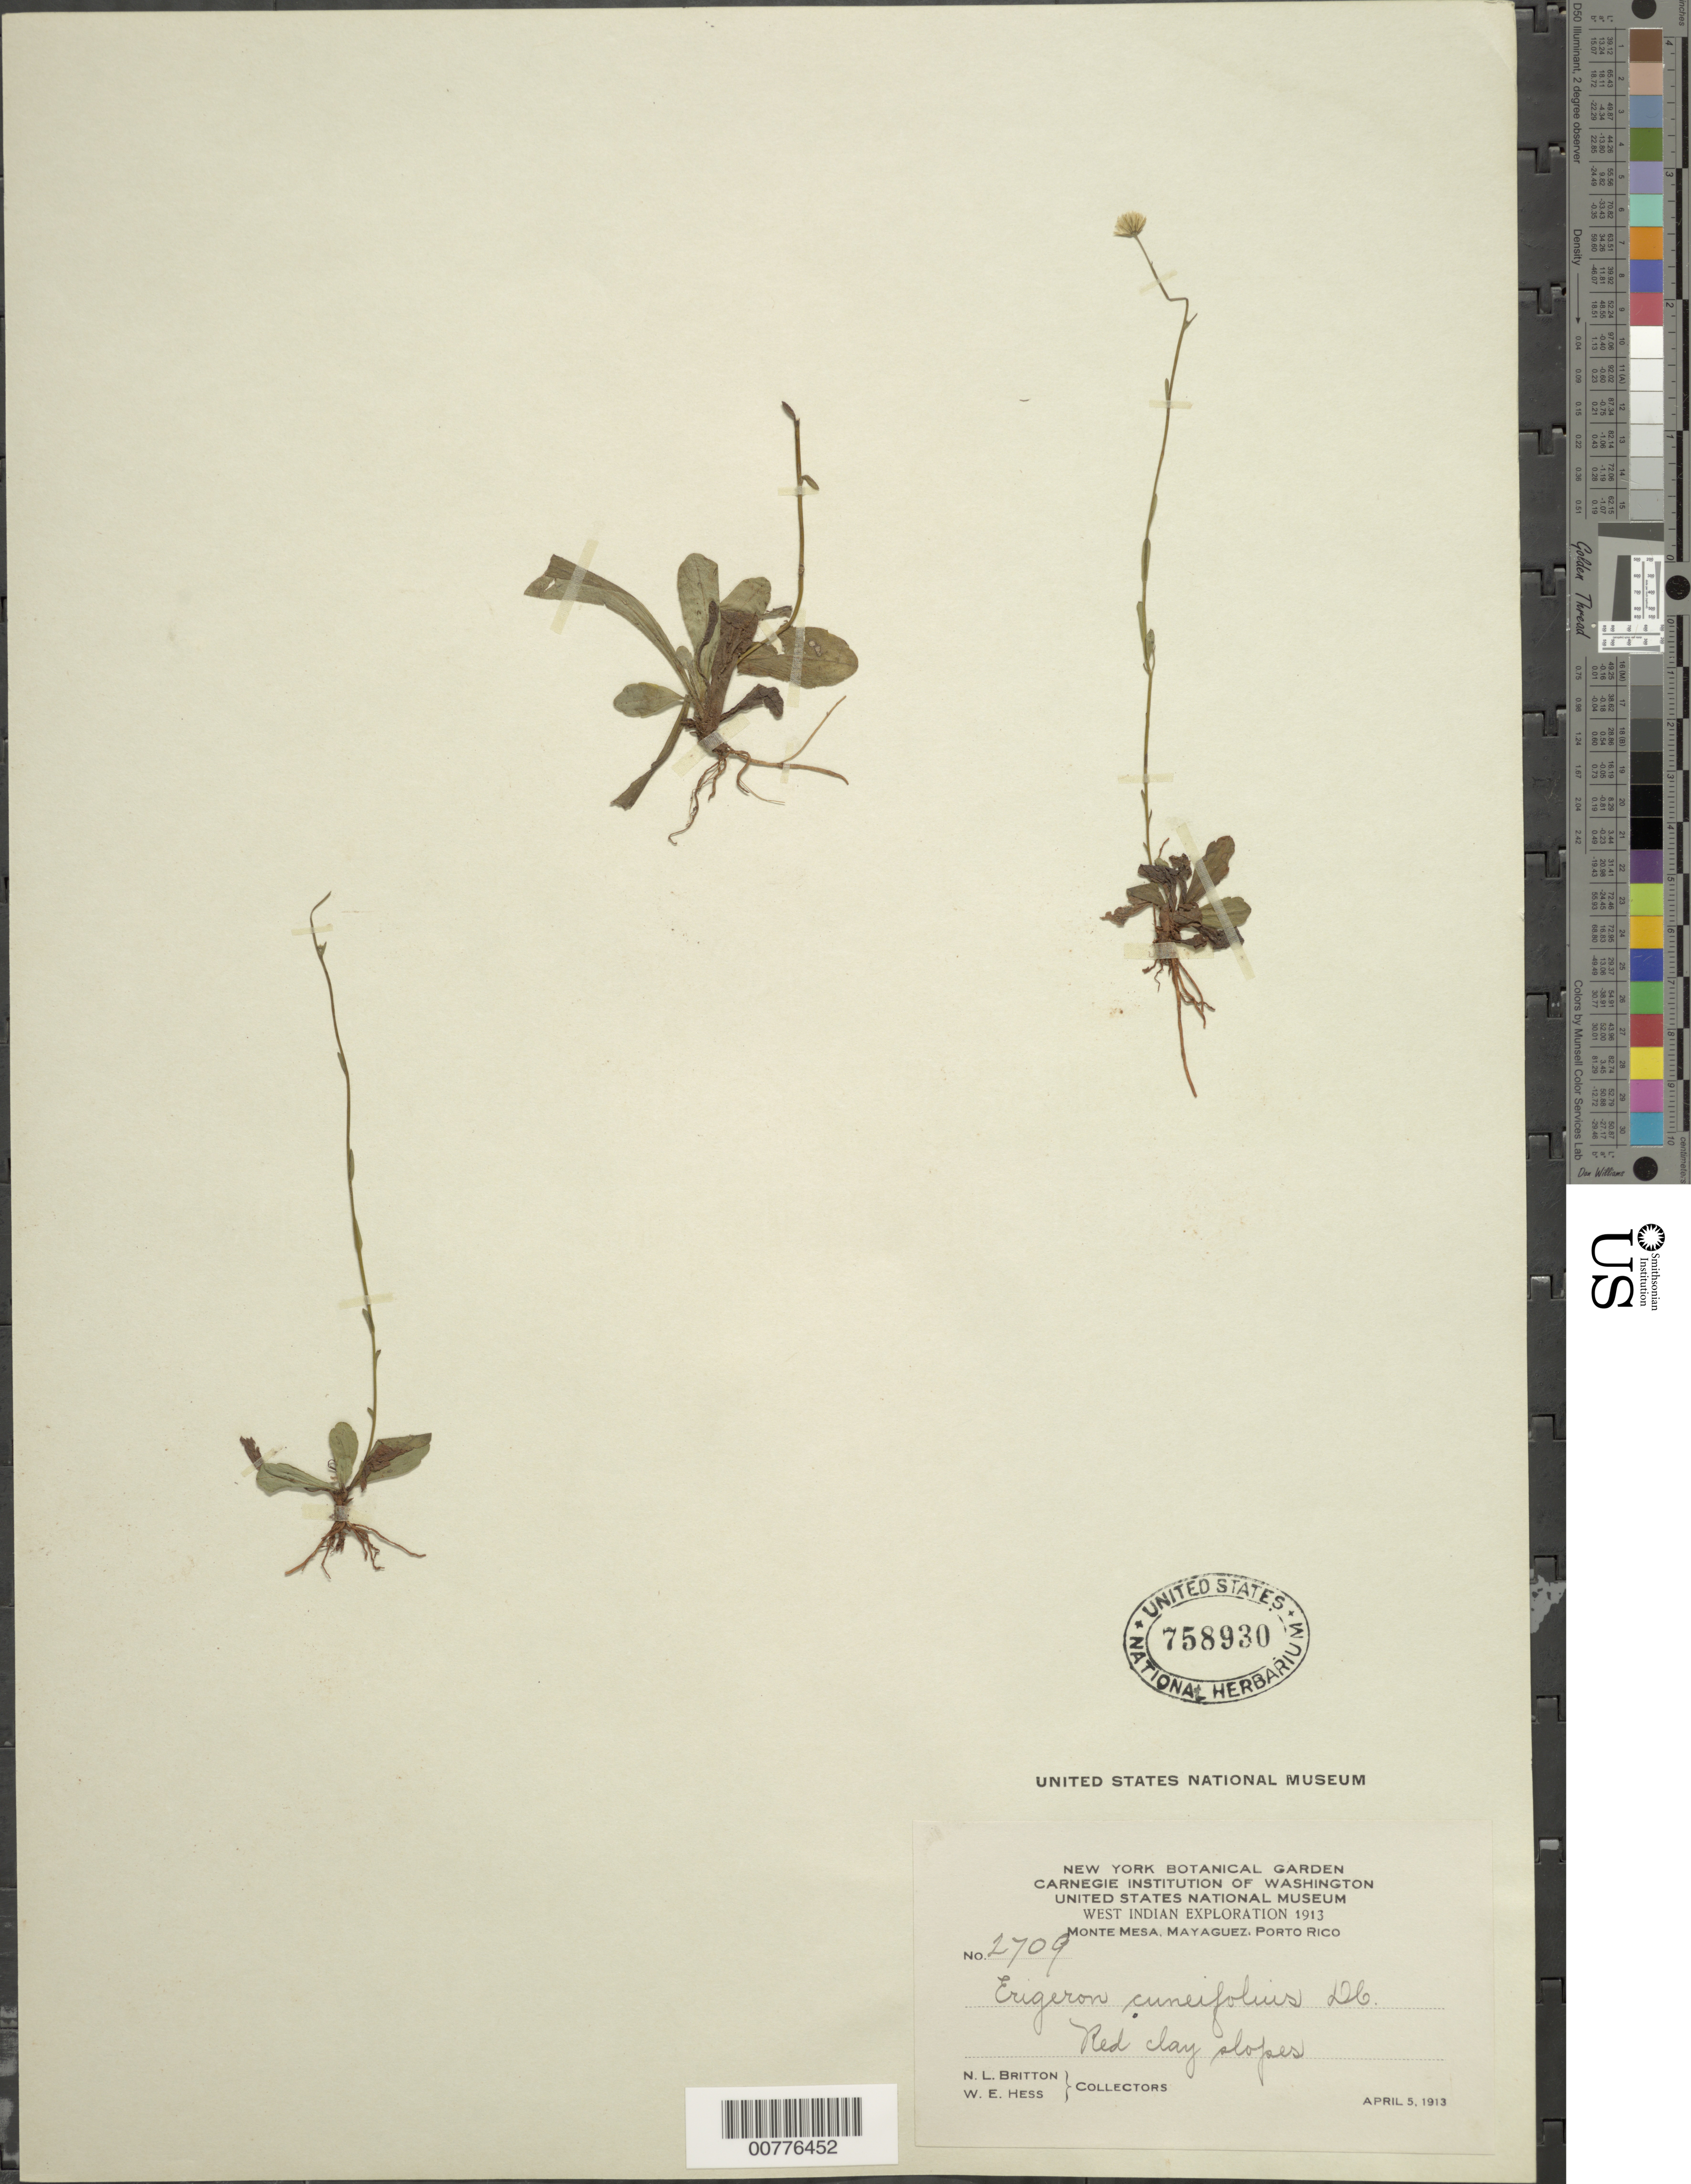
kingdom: Plantae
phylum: Tracheophyta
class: Magnoliopsida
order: Asterales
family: Asteraceae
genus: Erigeron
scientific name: Erigeron cuneifolius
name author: DC.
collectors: N. Britton & W. Hess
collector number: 2709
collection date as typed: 05 Apr 1913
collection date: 1913-04-05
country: Puerto Rico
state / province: Mayagüez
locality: Monte Mesa, Mayagüez. Red clay slopes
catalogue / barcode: US 758930